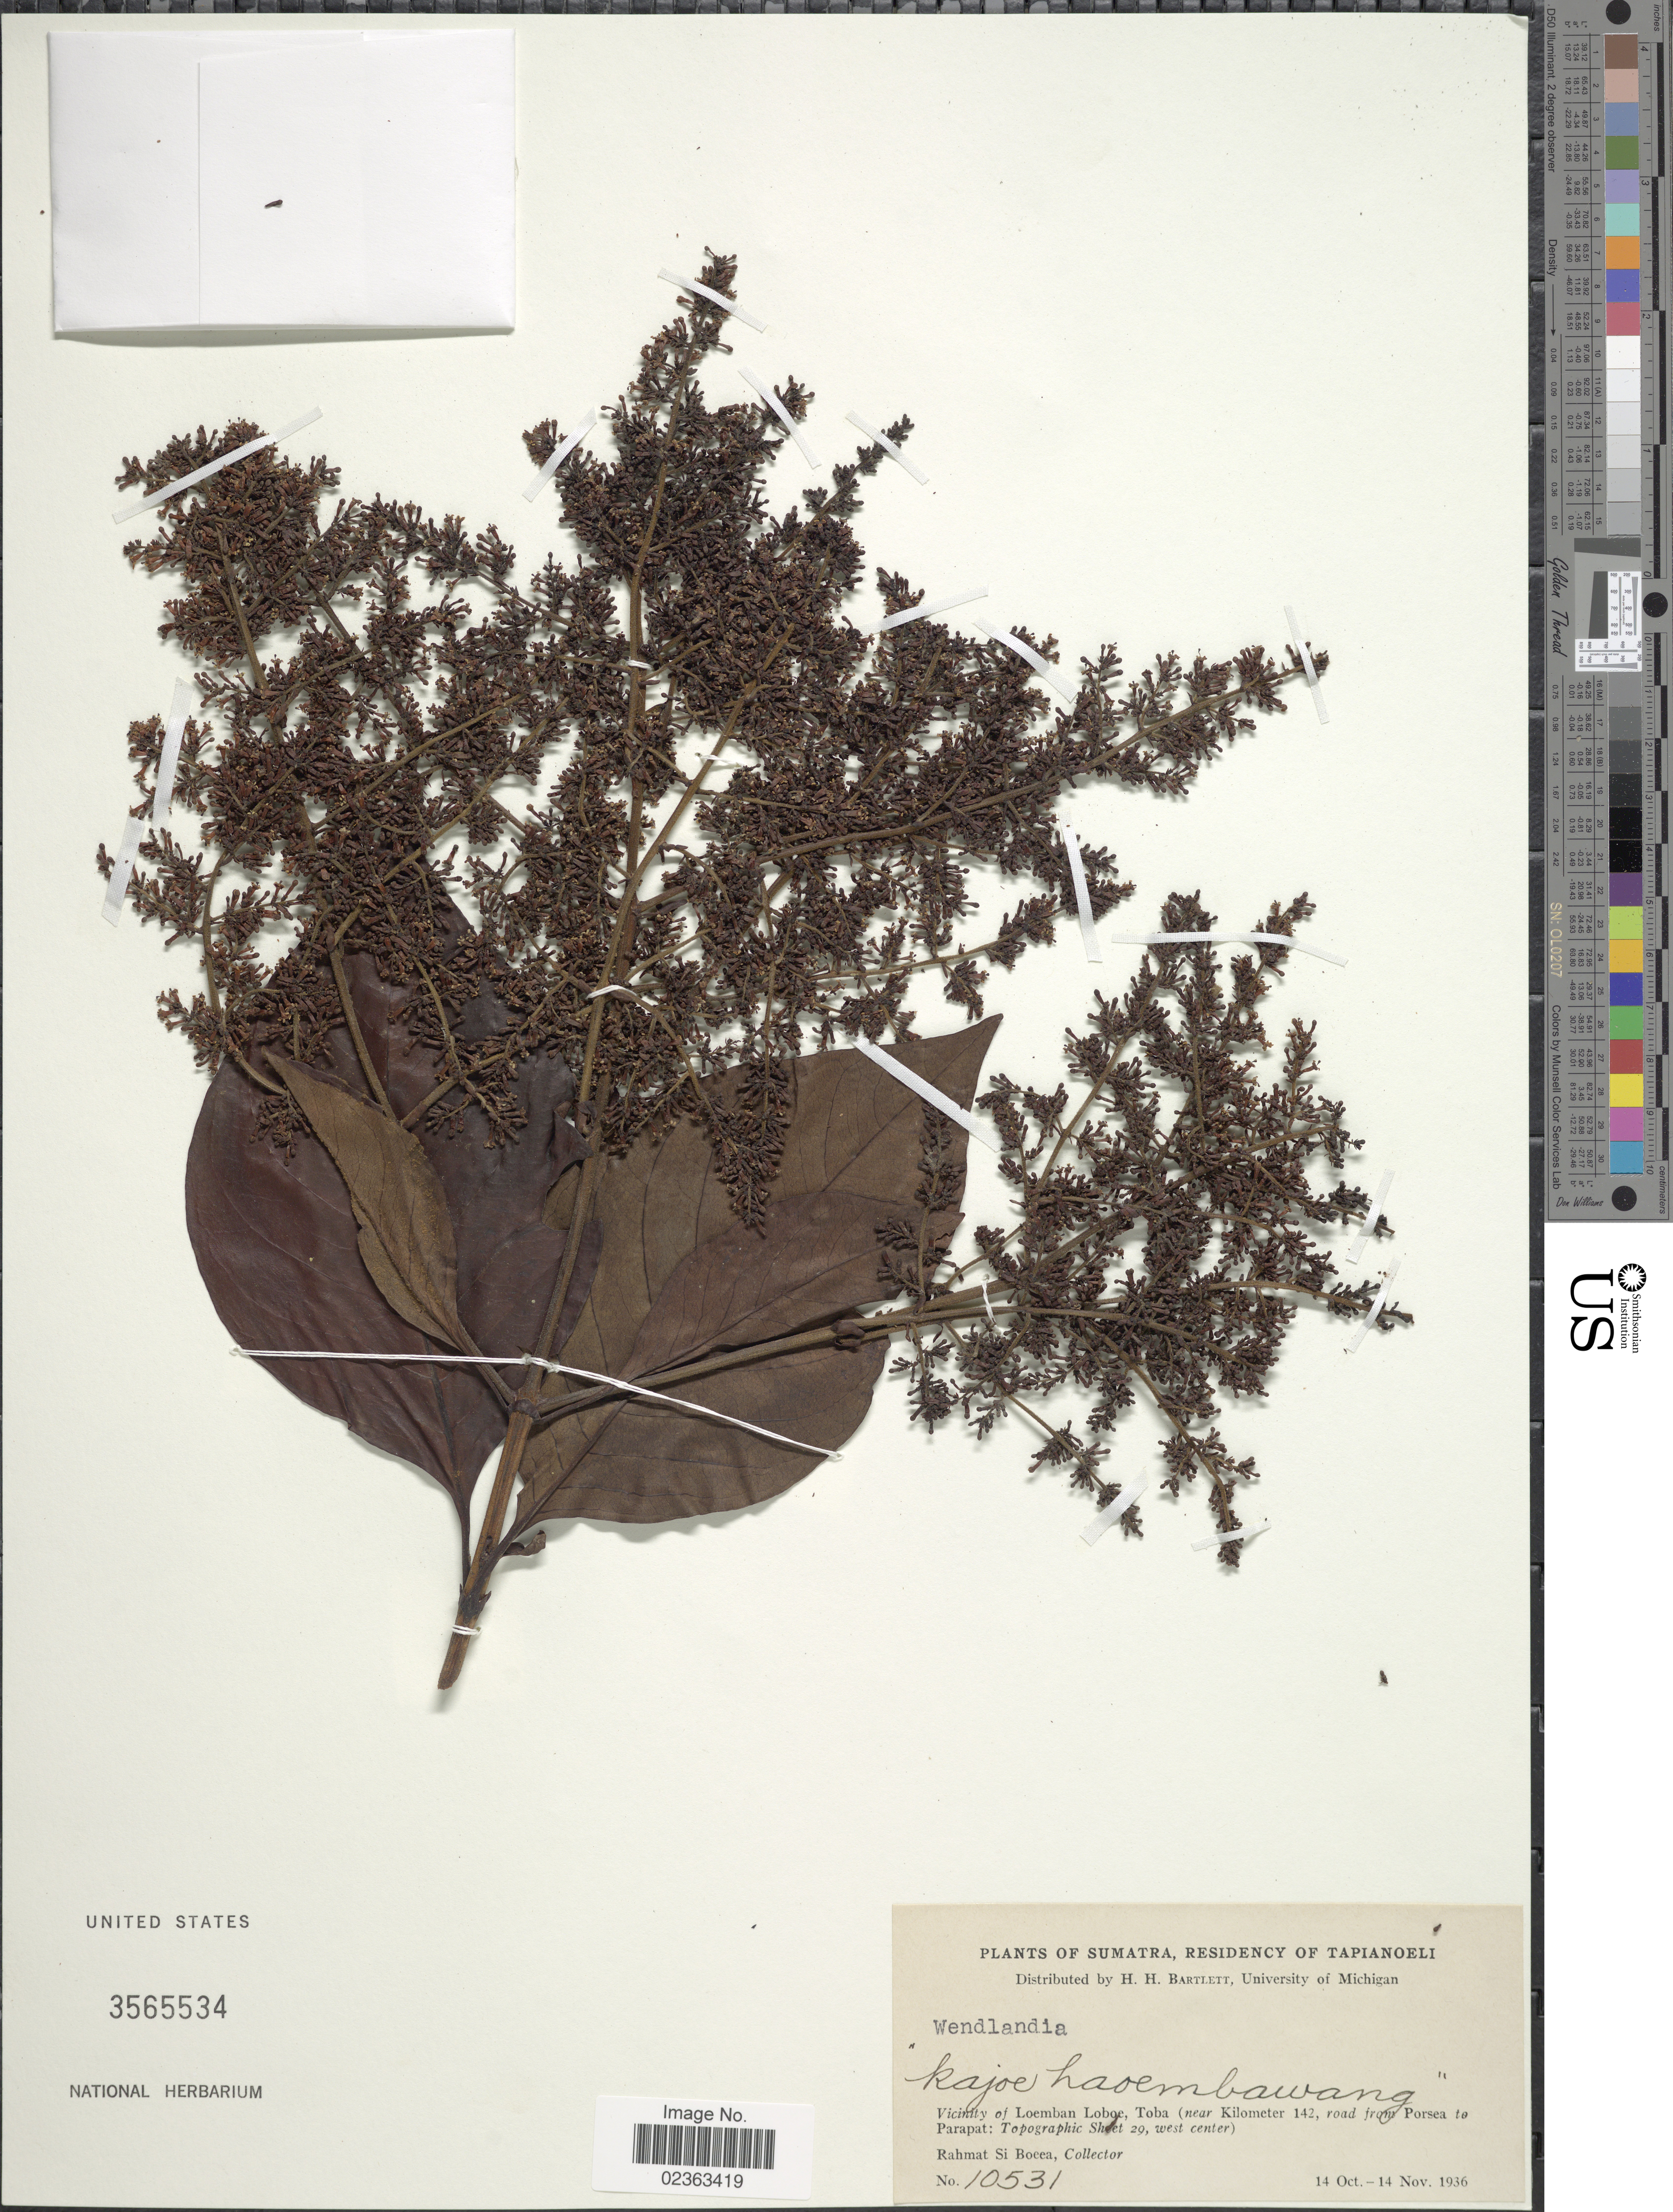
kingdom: Plantae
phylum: Tracheophyta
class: Magnoliopsida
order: Gentianales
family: Rubiaceae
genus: Wendlandia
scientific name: Wendlandia sp.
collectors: Rahmat Si Boeea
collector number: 10531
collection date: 1936-10-14/1936-11-14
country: Indonesia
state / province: Sumatra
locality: Residency of Tapianoeli, vicinity of Loembhan Loboe, Toba (near Kilometer 142, road from Porsea to Parapat: Topographic Sheet 29, west center),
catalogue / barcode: US 3565534